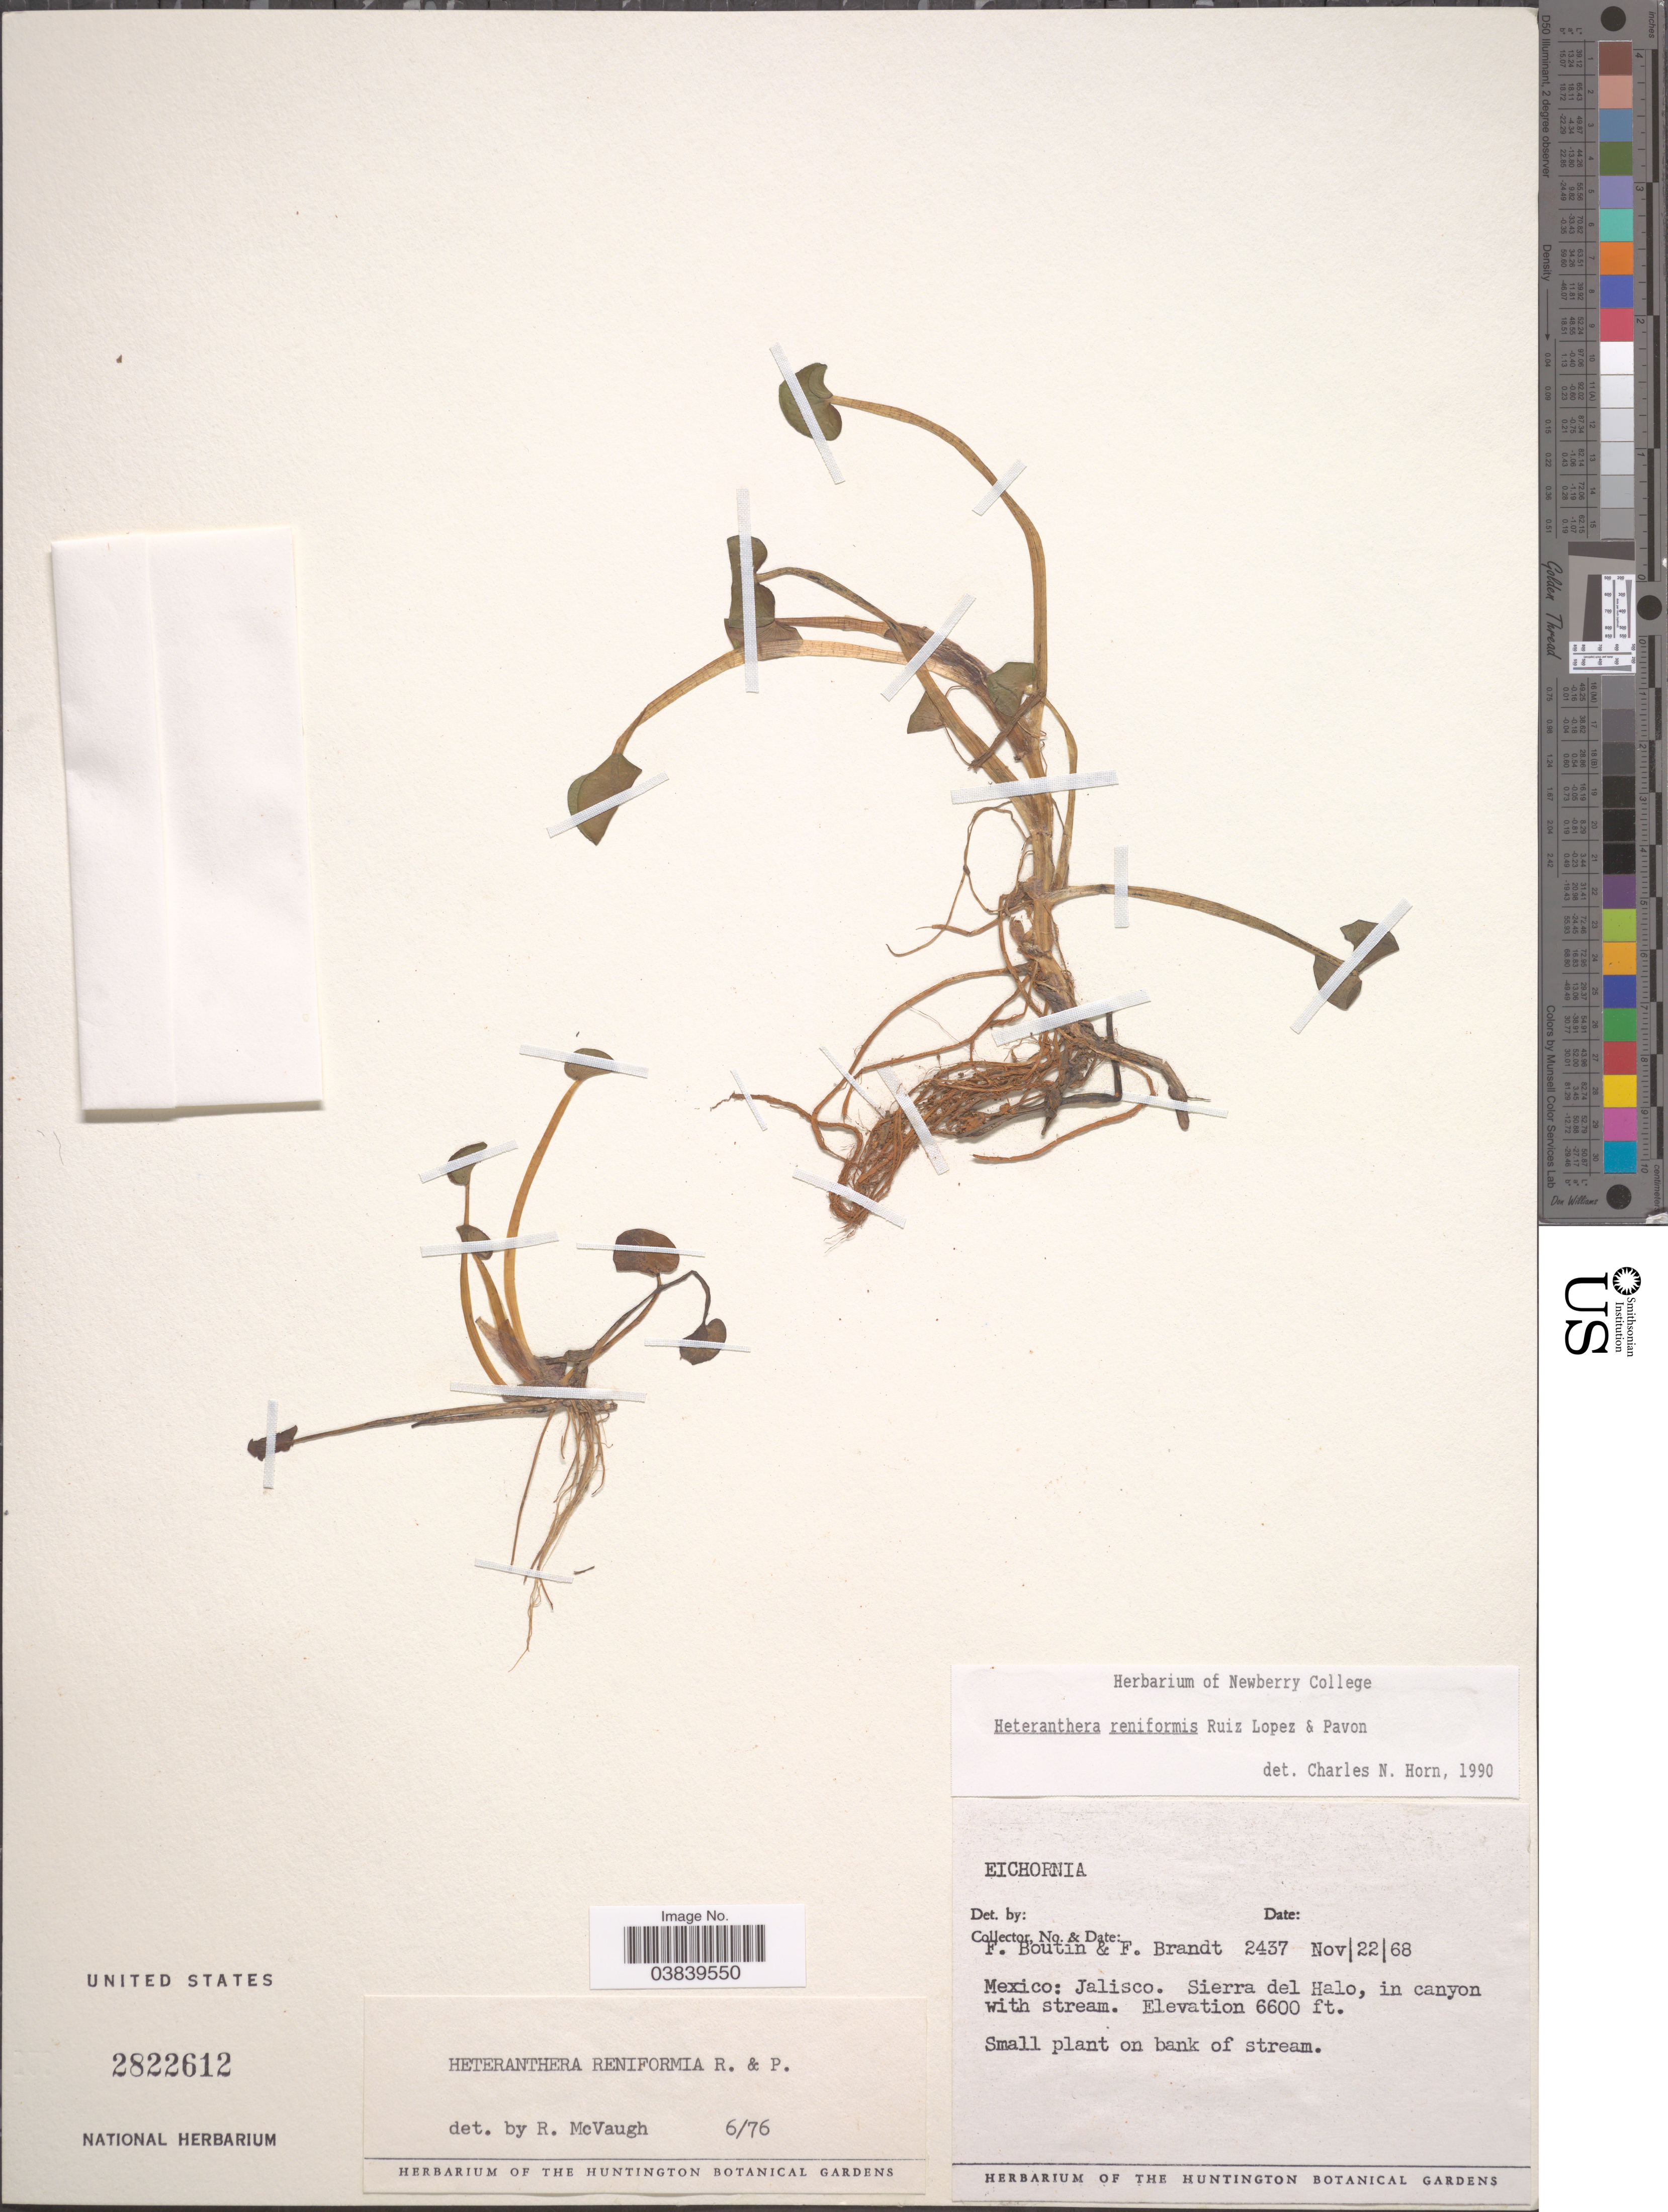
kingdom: Plantae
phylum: Tracheophyta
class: Liliopsida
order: Commelinales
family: Pontederiaceae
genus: Heteranthera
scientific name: Heteranthera reniformis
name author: Ruiz & Pav.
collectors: F. Boutin & F. Brandt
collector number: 2437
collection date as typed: Transcribed d/m/y: 22/11/68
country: Mexico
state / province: Jalisco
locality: Sierra del Halo, in canyon with stream.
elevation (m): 2012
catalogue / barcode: US 2822612